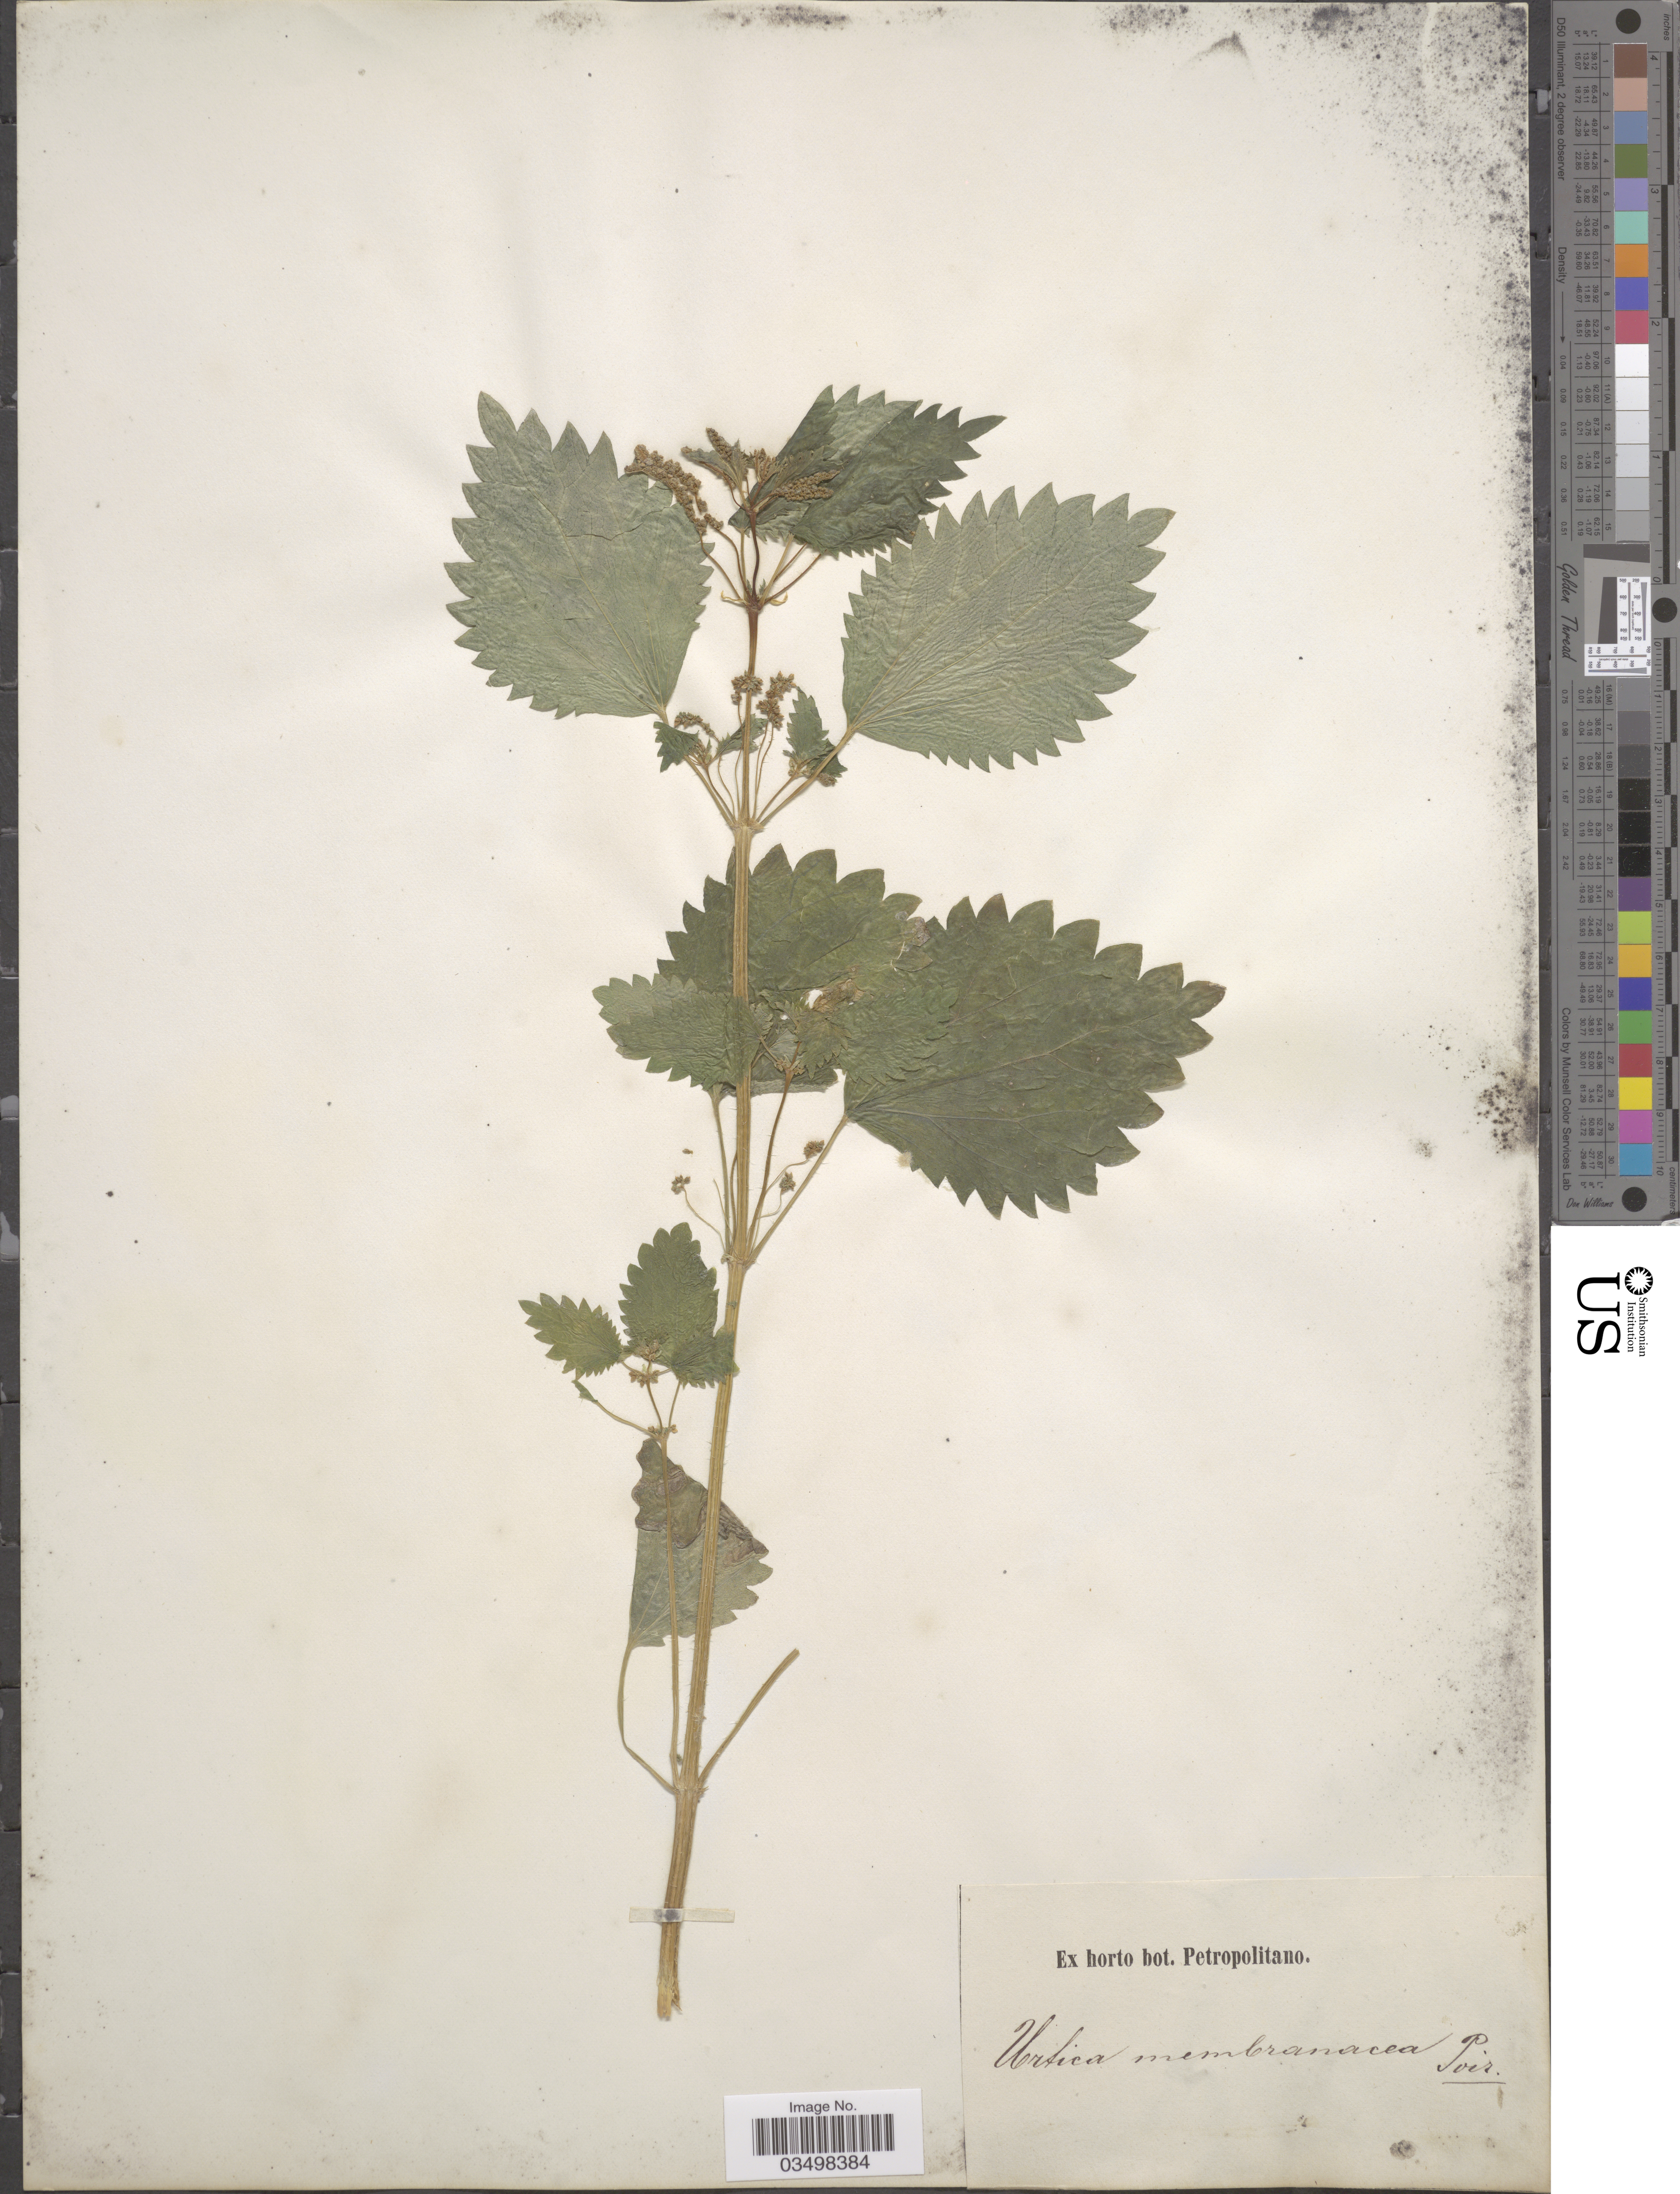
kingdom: Plantae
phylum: Tracheophyta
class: Magnoliopsida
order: Rosales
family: Urticaceae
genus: Urtica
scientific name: Urtica membranacea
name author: Poir.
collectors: ex Horto Bot. Petropolitano